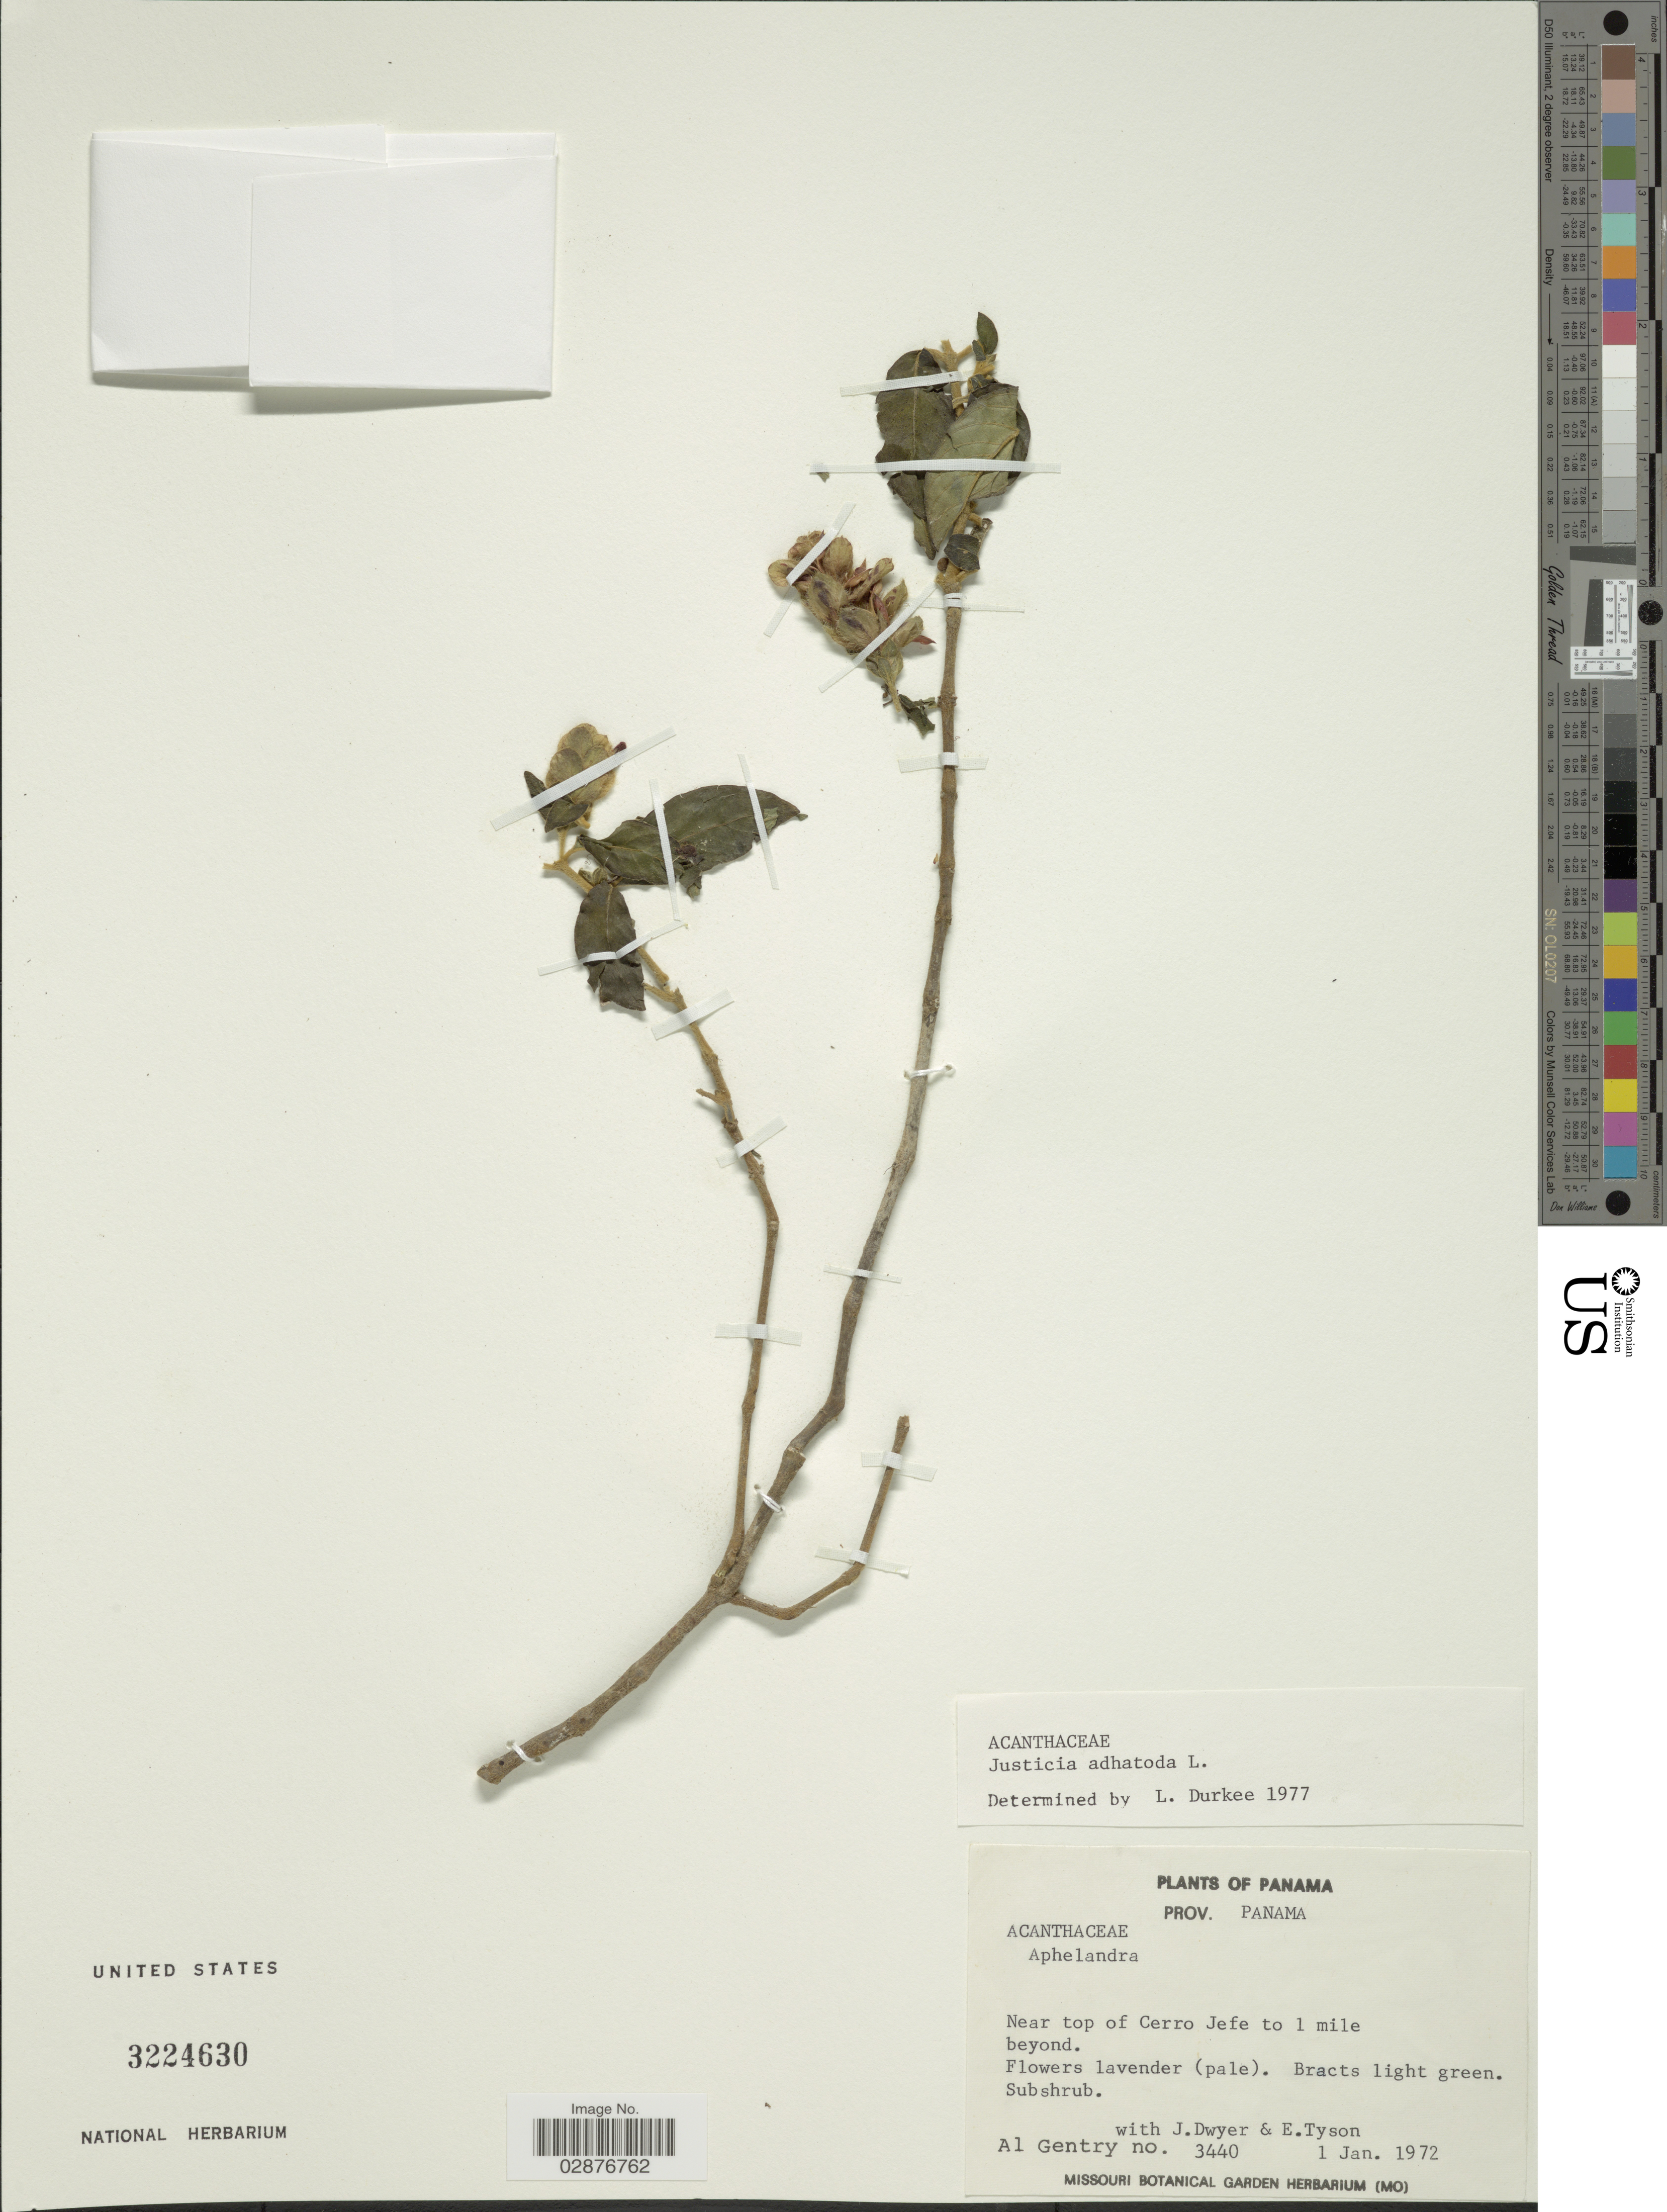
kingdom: Plantae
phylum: Tracheophyta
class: Magnoliopsida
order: Lamiales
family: Acanthaceae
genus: Justicia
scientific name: Justicia readii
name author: T.F. Daniel & Wassh.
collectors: A. H. Gentry, J. Dwyer & E. Tyson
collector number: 3440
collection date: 1972-01-01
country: Panama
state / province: Panamá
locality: Near top of Cerro Jefe to 1 mile beyond.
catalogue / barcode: US 3224630